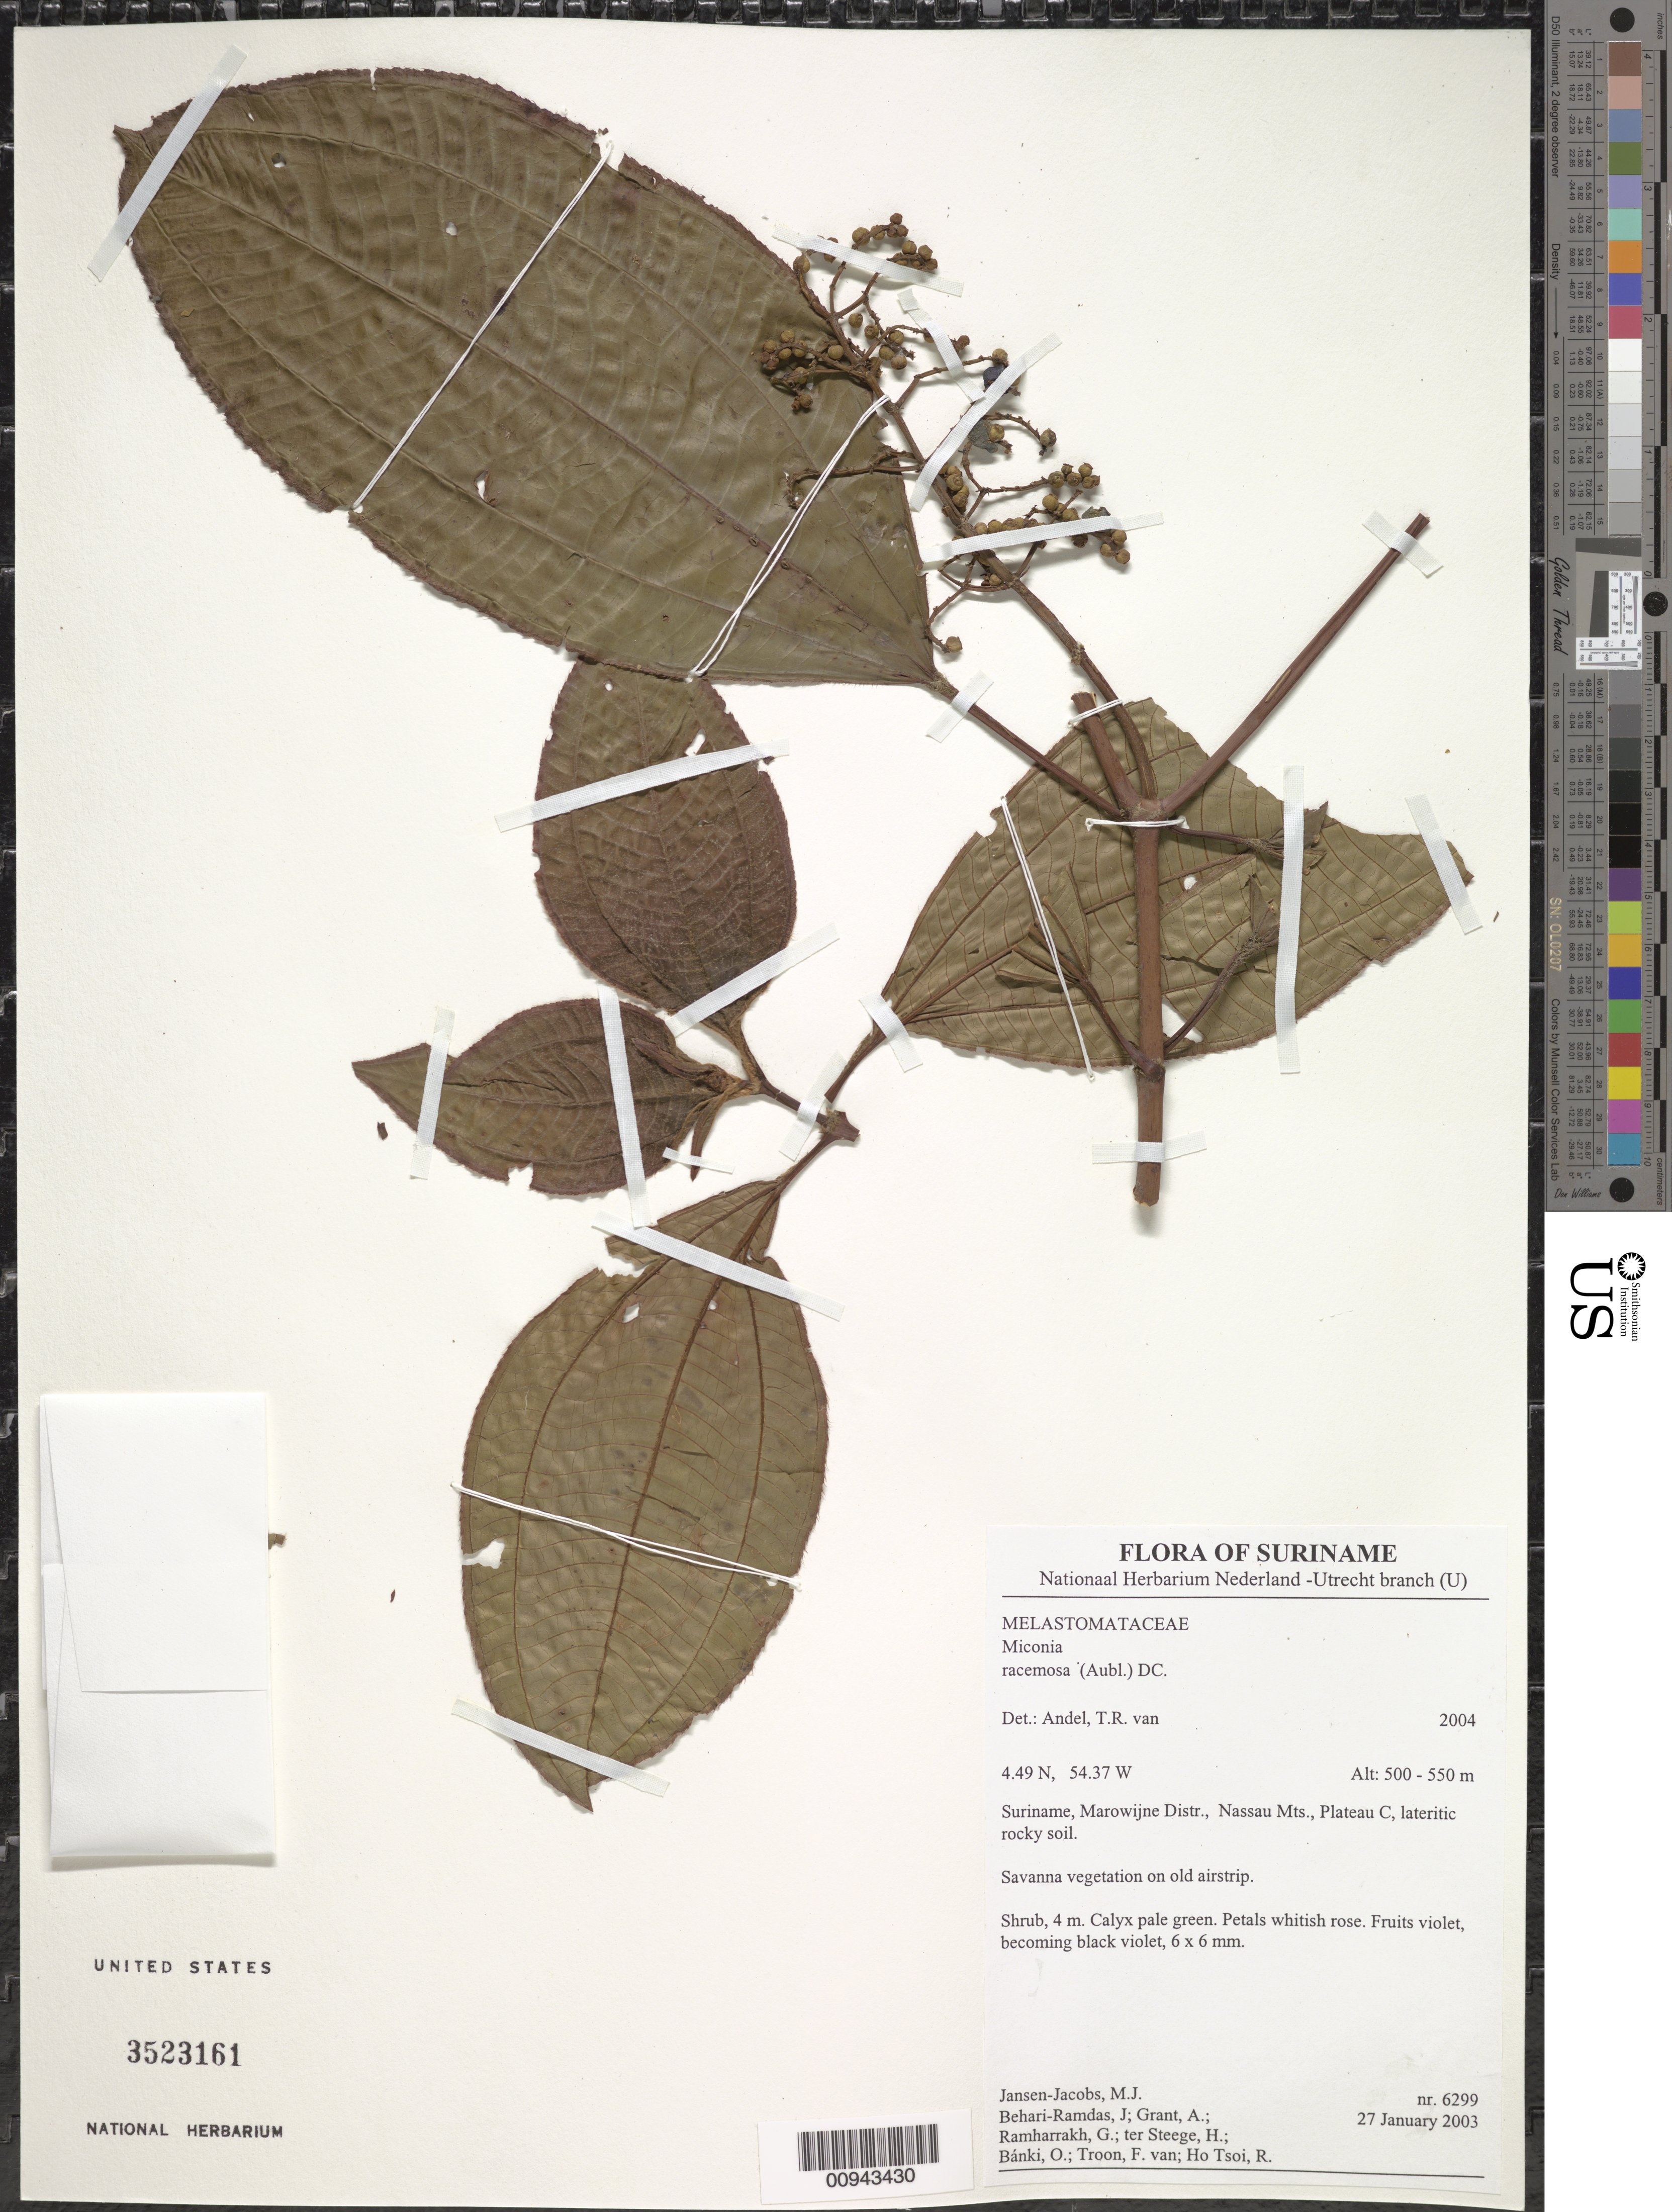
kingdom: Plantae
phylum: Tracheophyta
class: Magnoliopsida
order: Myrtales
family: Melastomataceae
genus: Miconia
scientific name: Miconia racemosa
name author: (Aubl.) DC.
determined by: Andel, Tinde R. van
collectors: M. J. Jansen-Jacobs, J. Behari-Ramdas, A. Grant, G. Ramharrakh, H. ter Steege, O. Bánki, F. Van Troon & R. Ho Tsoi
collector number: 6299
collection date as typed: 27-Jan-03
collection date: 2003-01-27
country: Suriname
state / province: Marowijne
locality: Nassau Mts., Plateau C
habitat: Lateritic rocky soil. Savanna vegetation on old airstrip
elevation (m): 500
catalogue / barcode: US 3523161